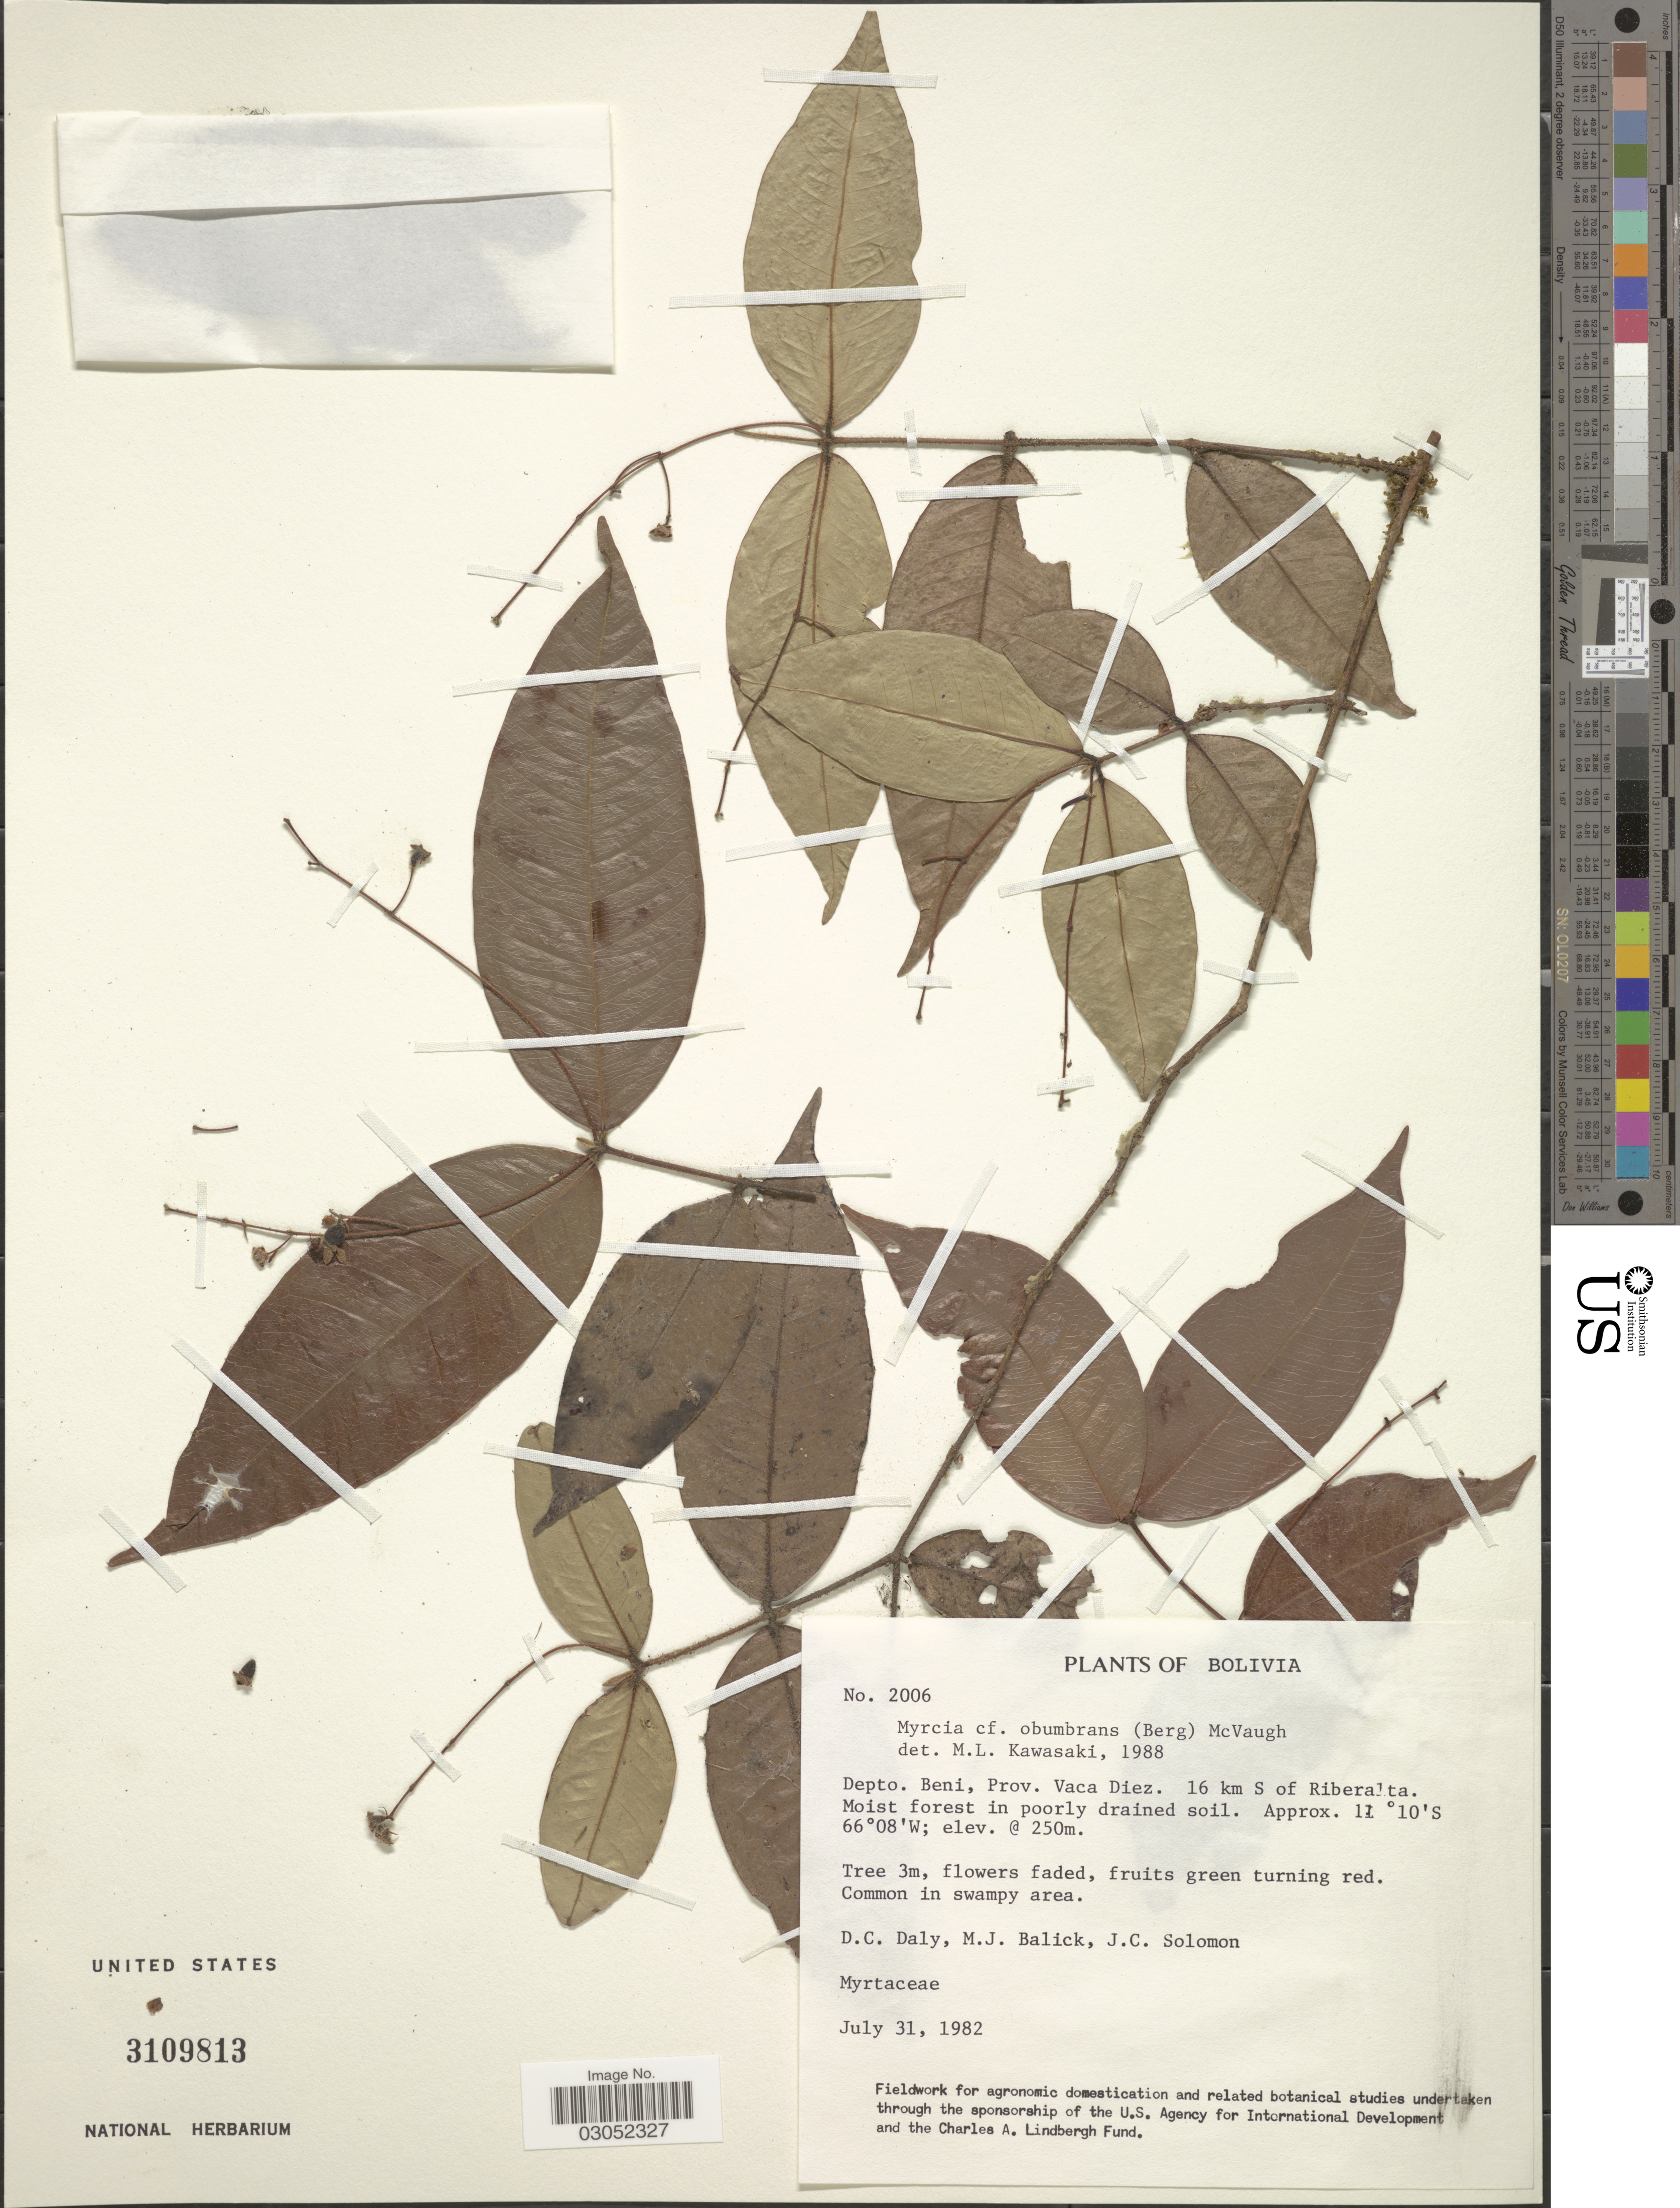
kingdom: Plantae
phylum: Tracheophyta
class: Magnoliopsida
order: Myrtales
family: Myrtaceae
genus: Myrcia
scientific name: Myrcia obumbrans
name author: (O. Berg) McVaugh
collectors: D. C. Daly, M. J. Balick & J. C. Solomon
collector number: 2006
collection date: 1982-07-31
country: Bolivia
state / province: Beni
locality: Depto. Beni, Prov. Vaca Diez. 16 km S of Riberalta.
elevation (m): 250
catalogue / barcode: US 3109813